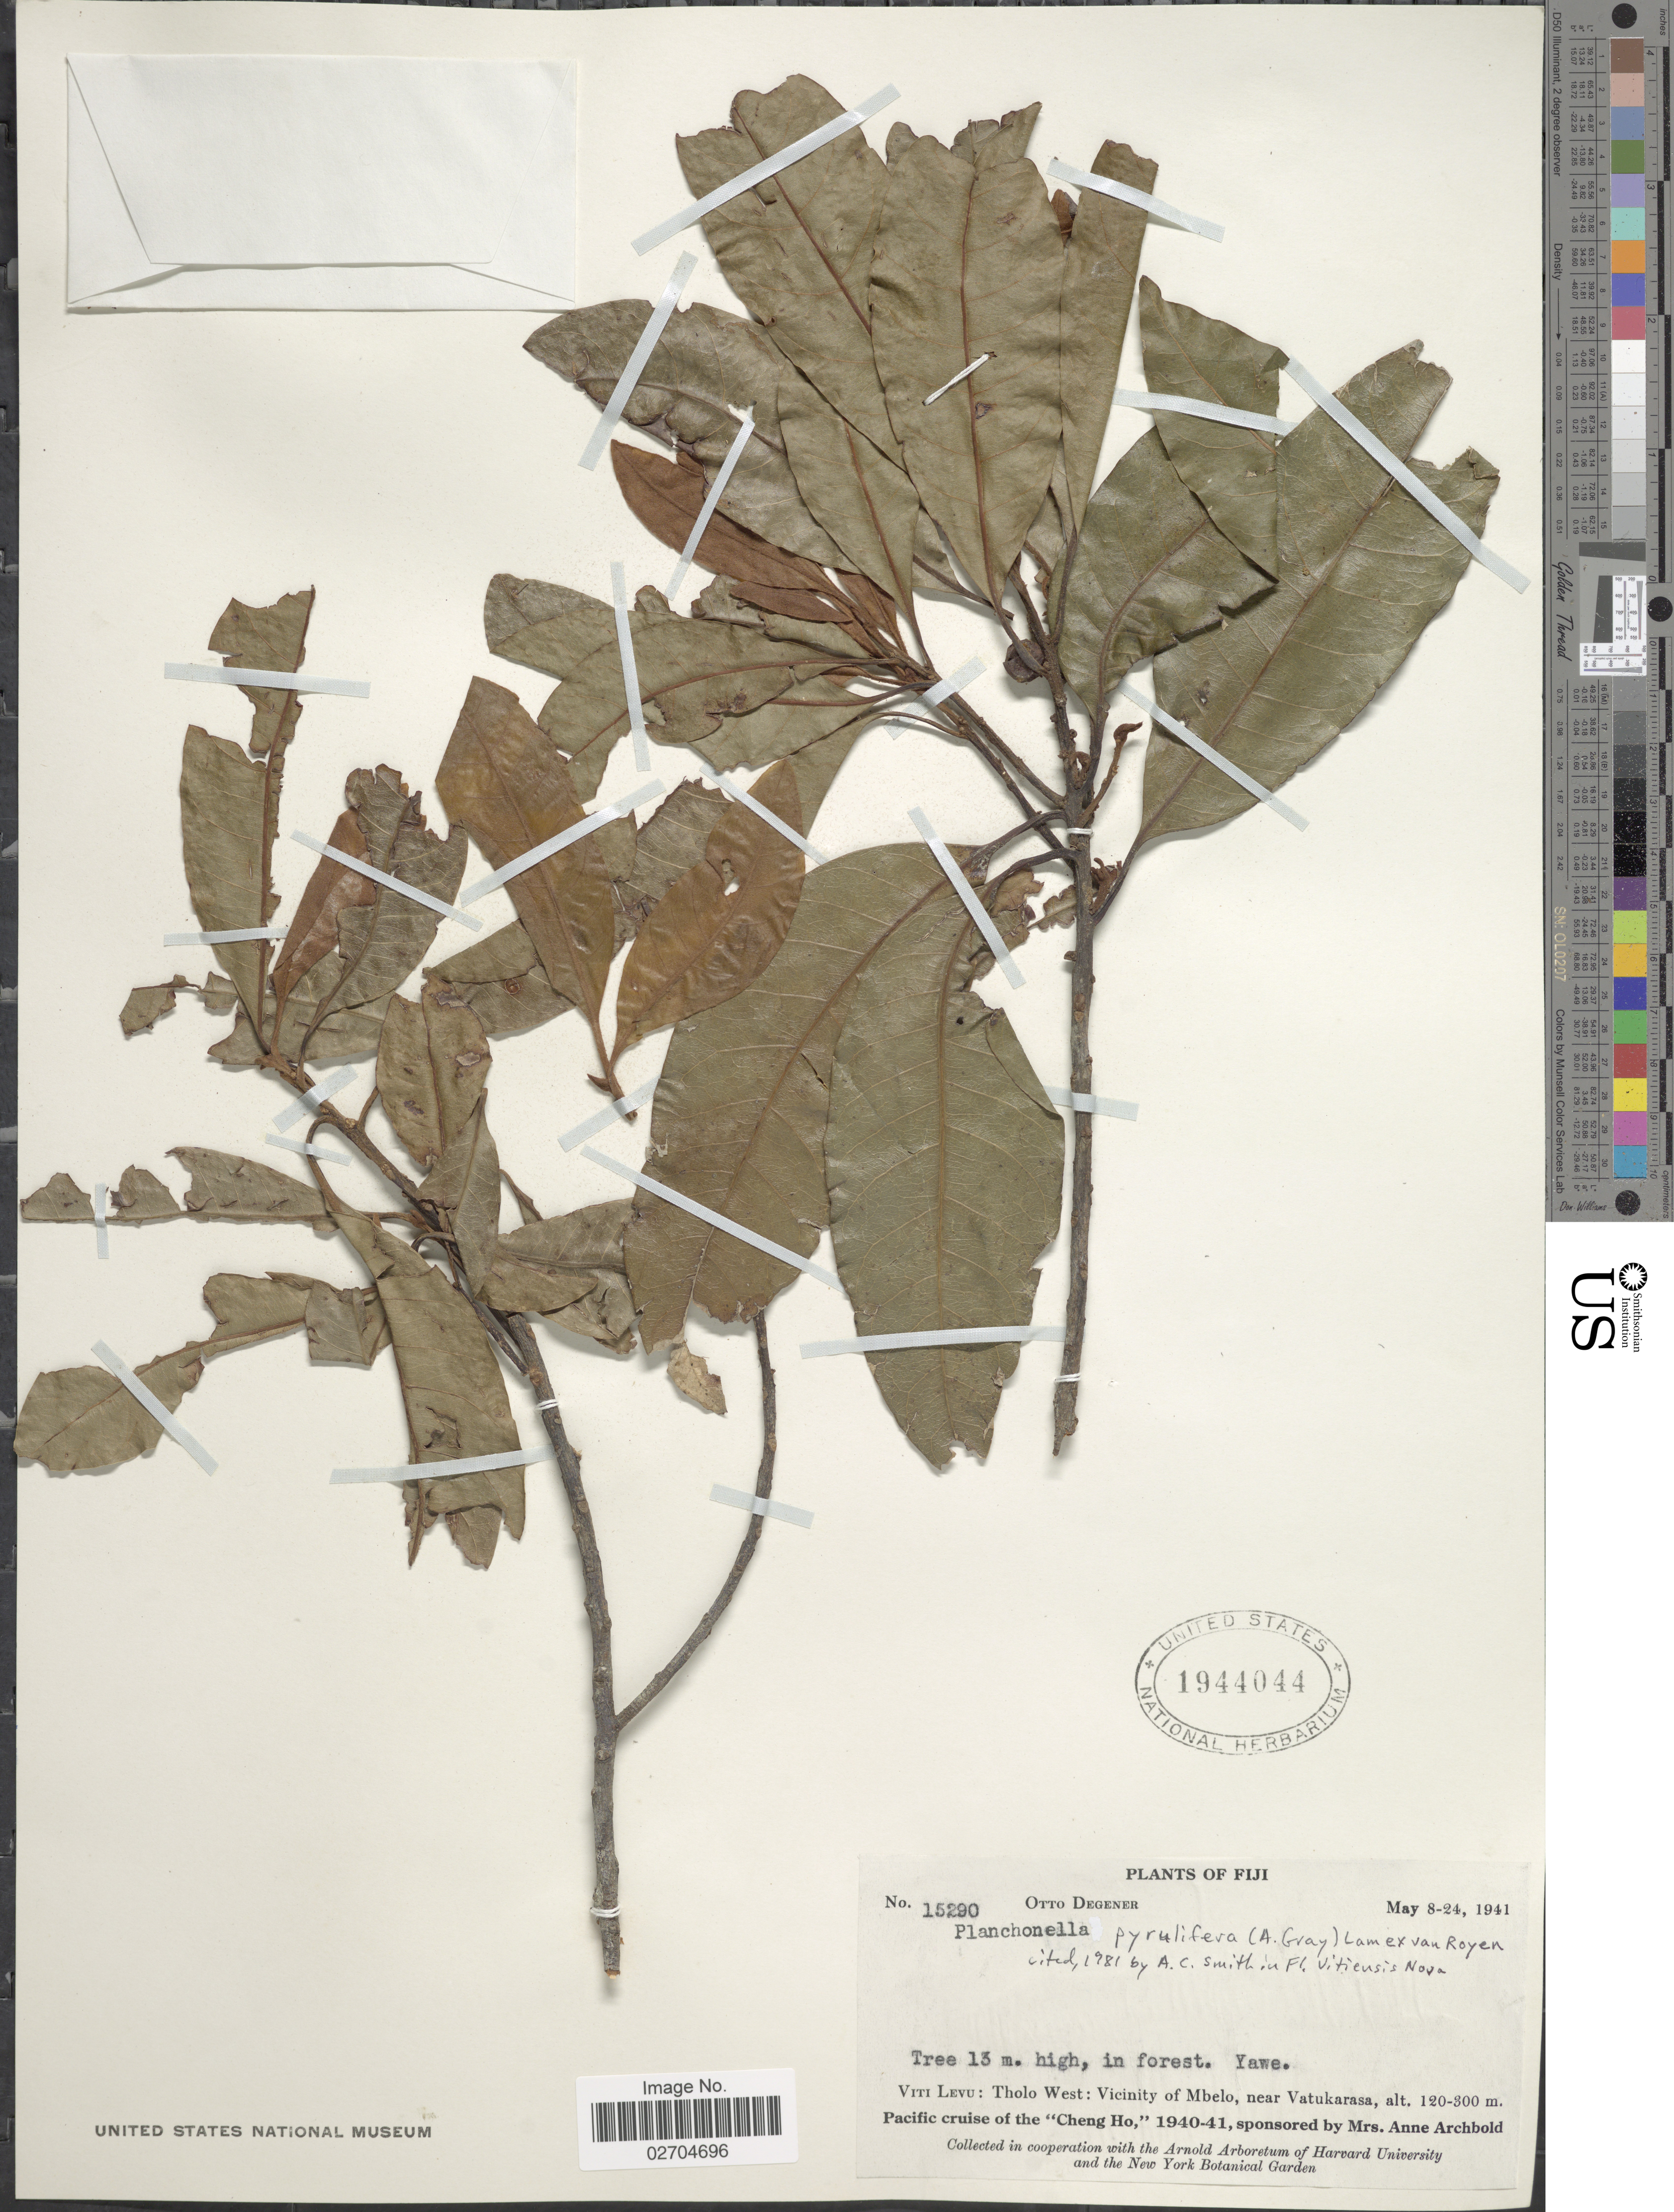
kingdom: Plantae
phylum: Tracheophyta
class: Magnoliopsida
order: Ericales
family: Sapotaceae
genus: Planchonella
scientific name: Planchonella pyrulifera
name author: (A. Gray) H.J. Lam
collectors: O. Degener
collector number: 15290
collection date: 1941-05-08/1941-05-24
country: Fiji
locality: Viti Levu. Tholo West: Vicinity of Mbelo, near Vatukarasa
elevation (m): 120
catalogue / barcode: US 1944044